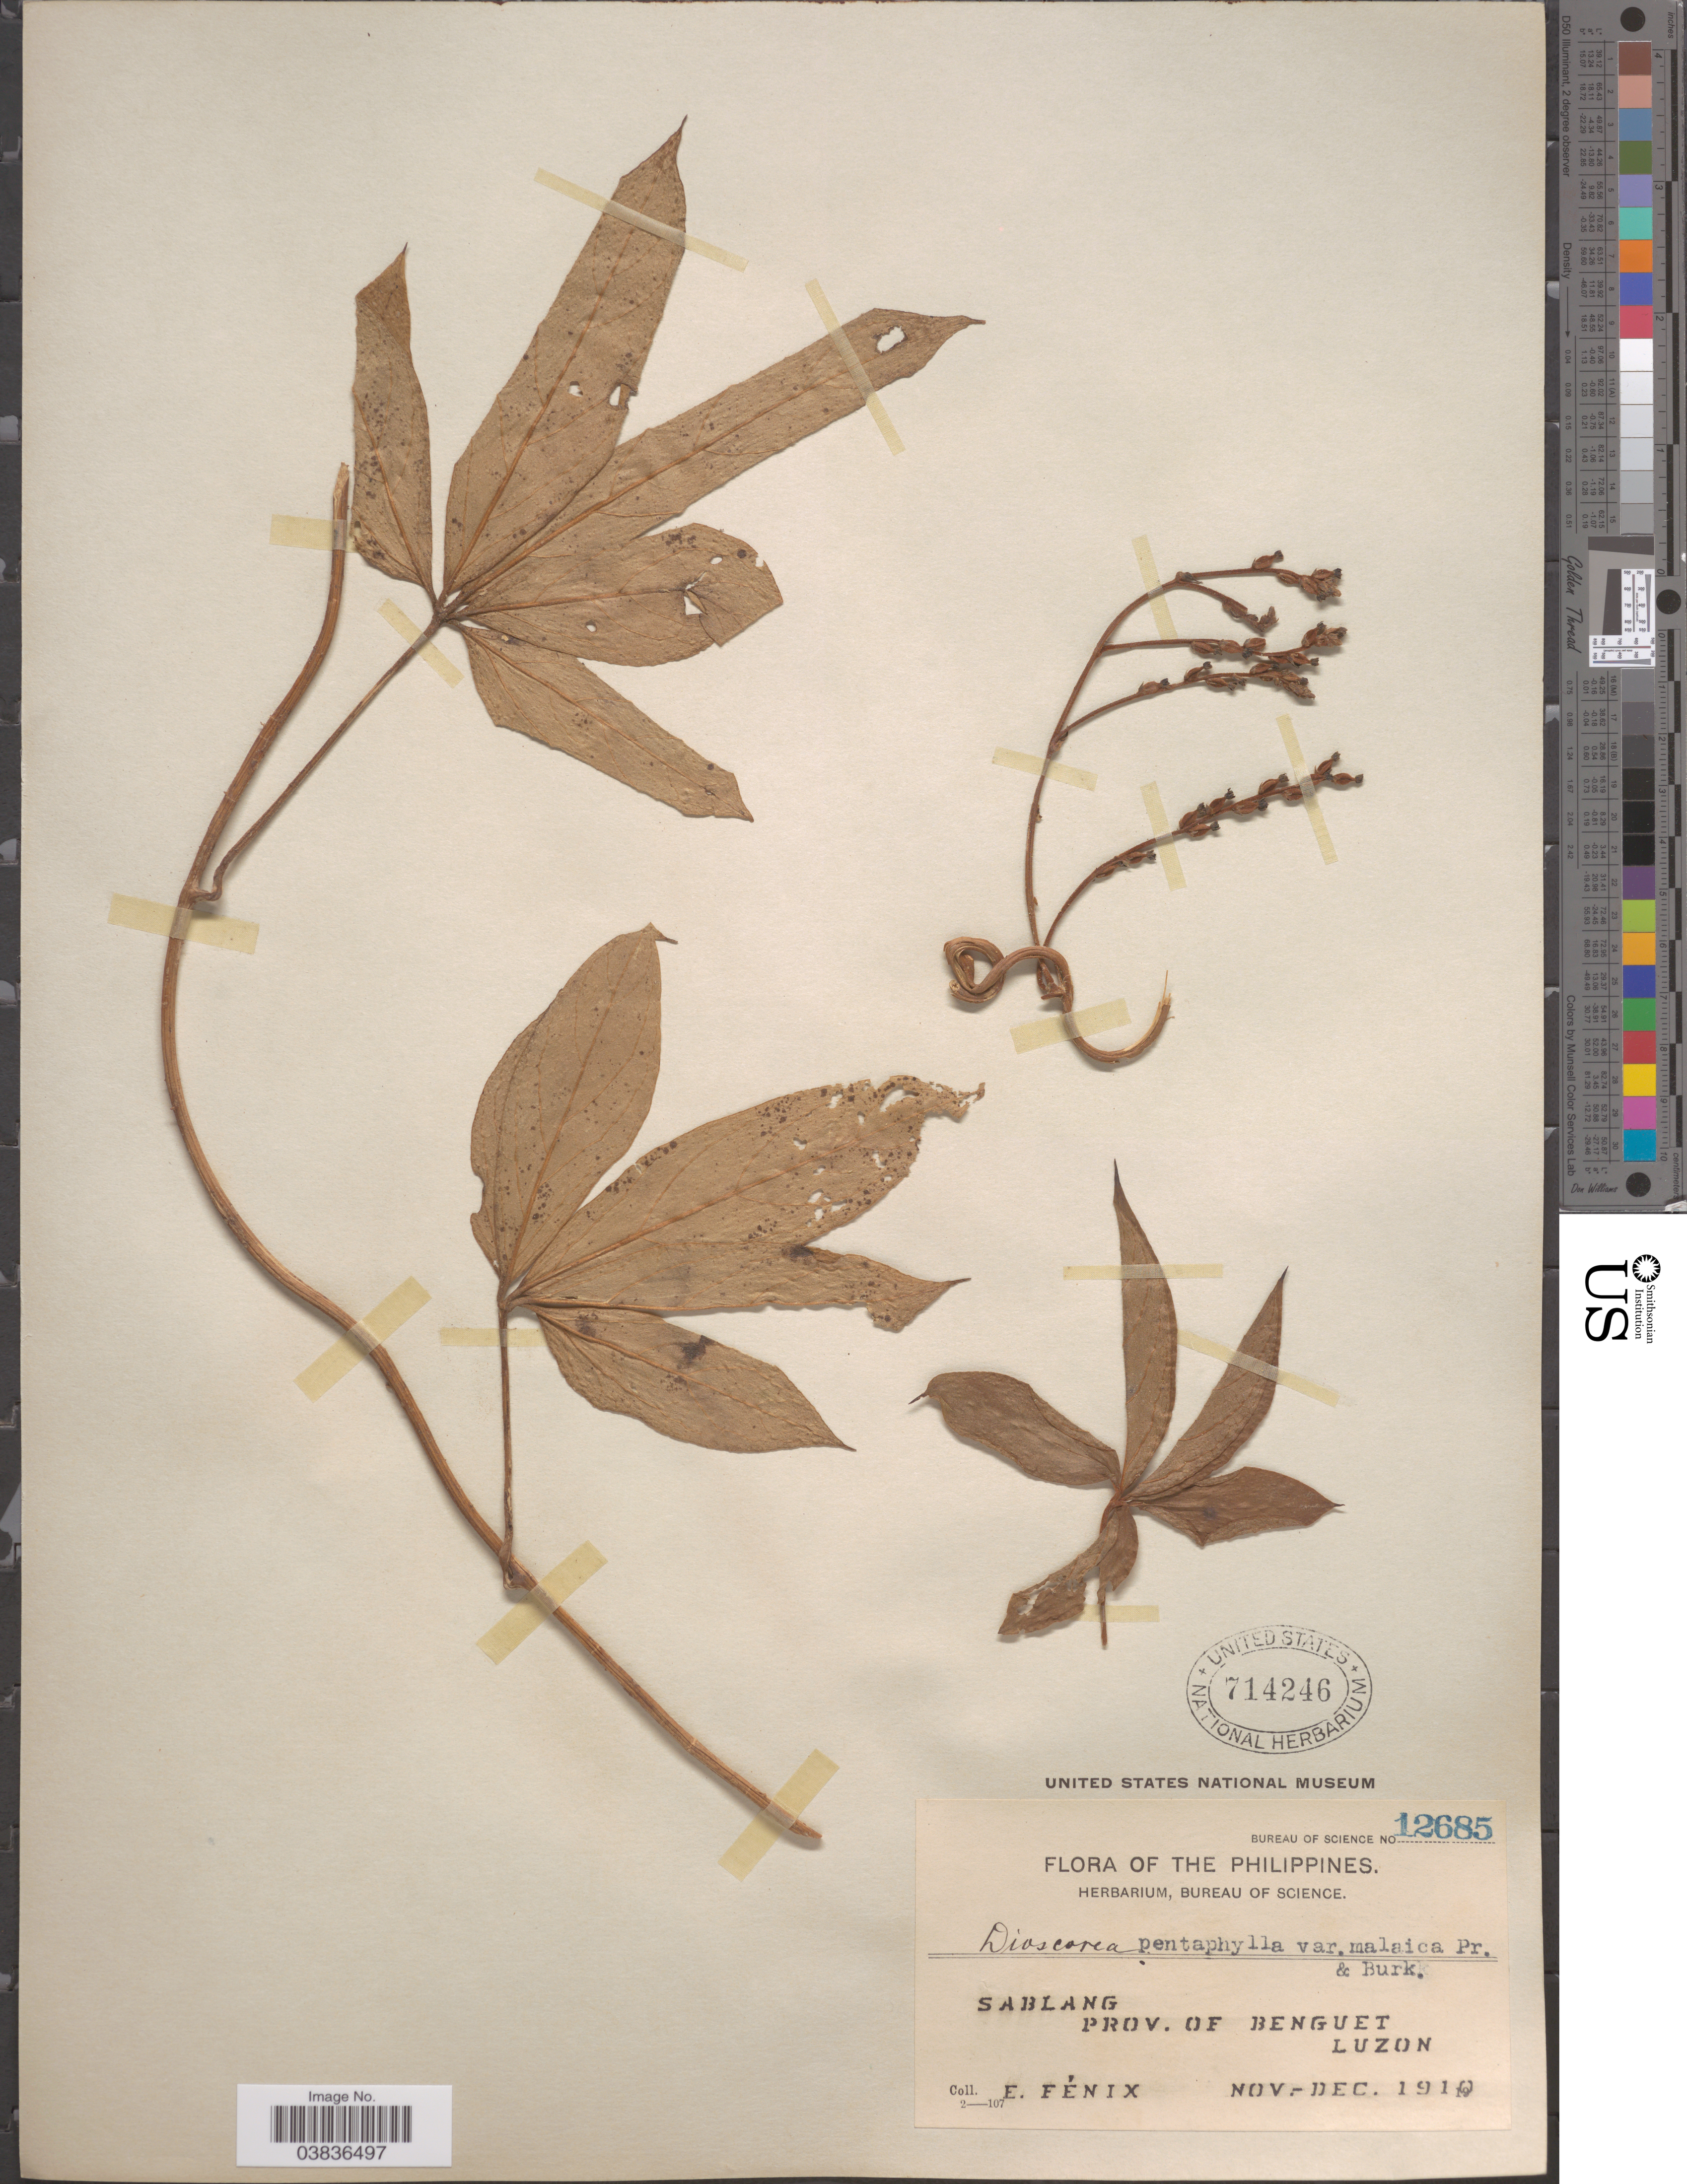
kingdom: Plantae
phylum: Tracheophyta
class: Liliopsida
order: Dioscoreales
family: Dioscoreaceae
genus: Dioscorea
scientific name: Dioscorea pentaphylla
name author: L.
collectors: E. Fénix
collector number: Bureau of Science 12685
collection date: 1910-11/1910-12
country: Philippines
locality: Sablang, Prov. of Benguet, Luzon.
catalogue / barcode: US 714246